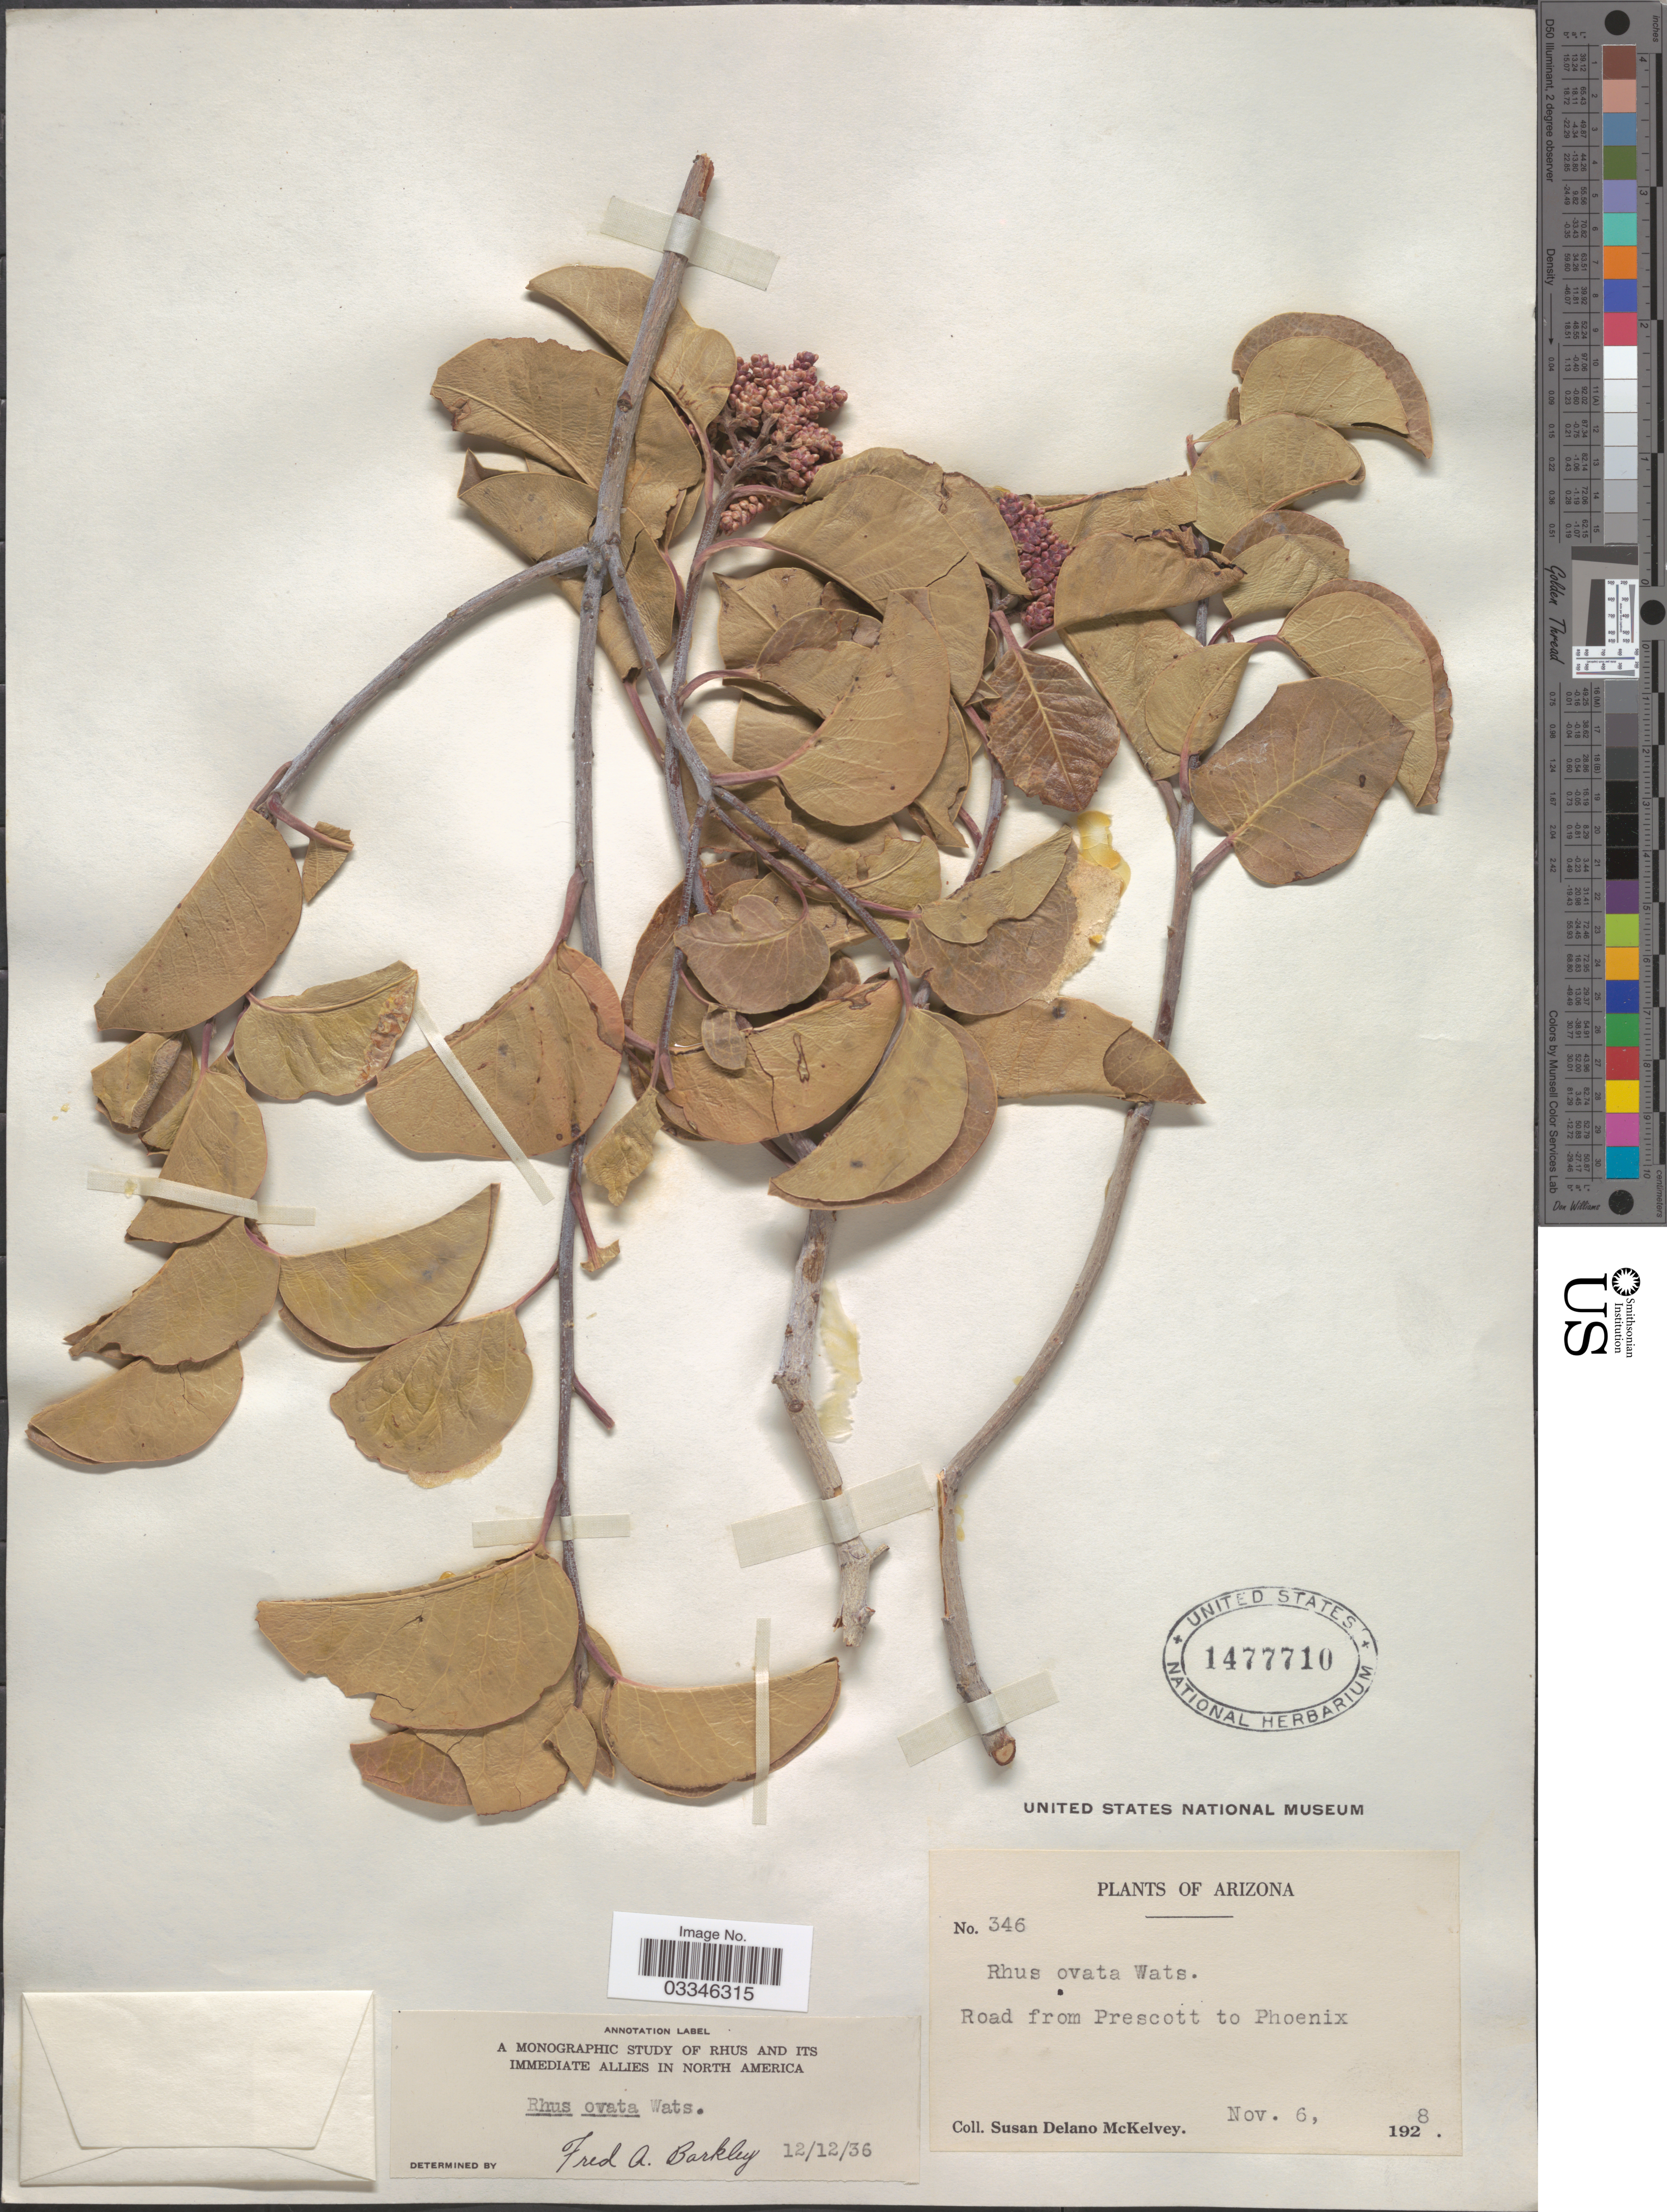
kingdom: Plantae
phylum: Tracheophyta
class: Magnoliopsida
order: Sapindales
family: Anacardiaceae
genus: Rhus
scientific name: Rhus ovata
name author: S. Watson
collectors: S. A. McKelvey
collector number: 346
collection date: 1928-11-06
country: United States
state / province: Arizona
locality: Road from Prescott to Phoenix.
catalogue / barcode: US 1477710